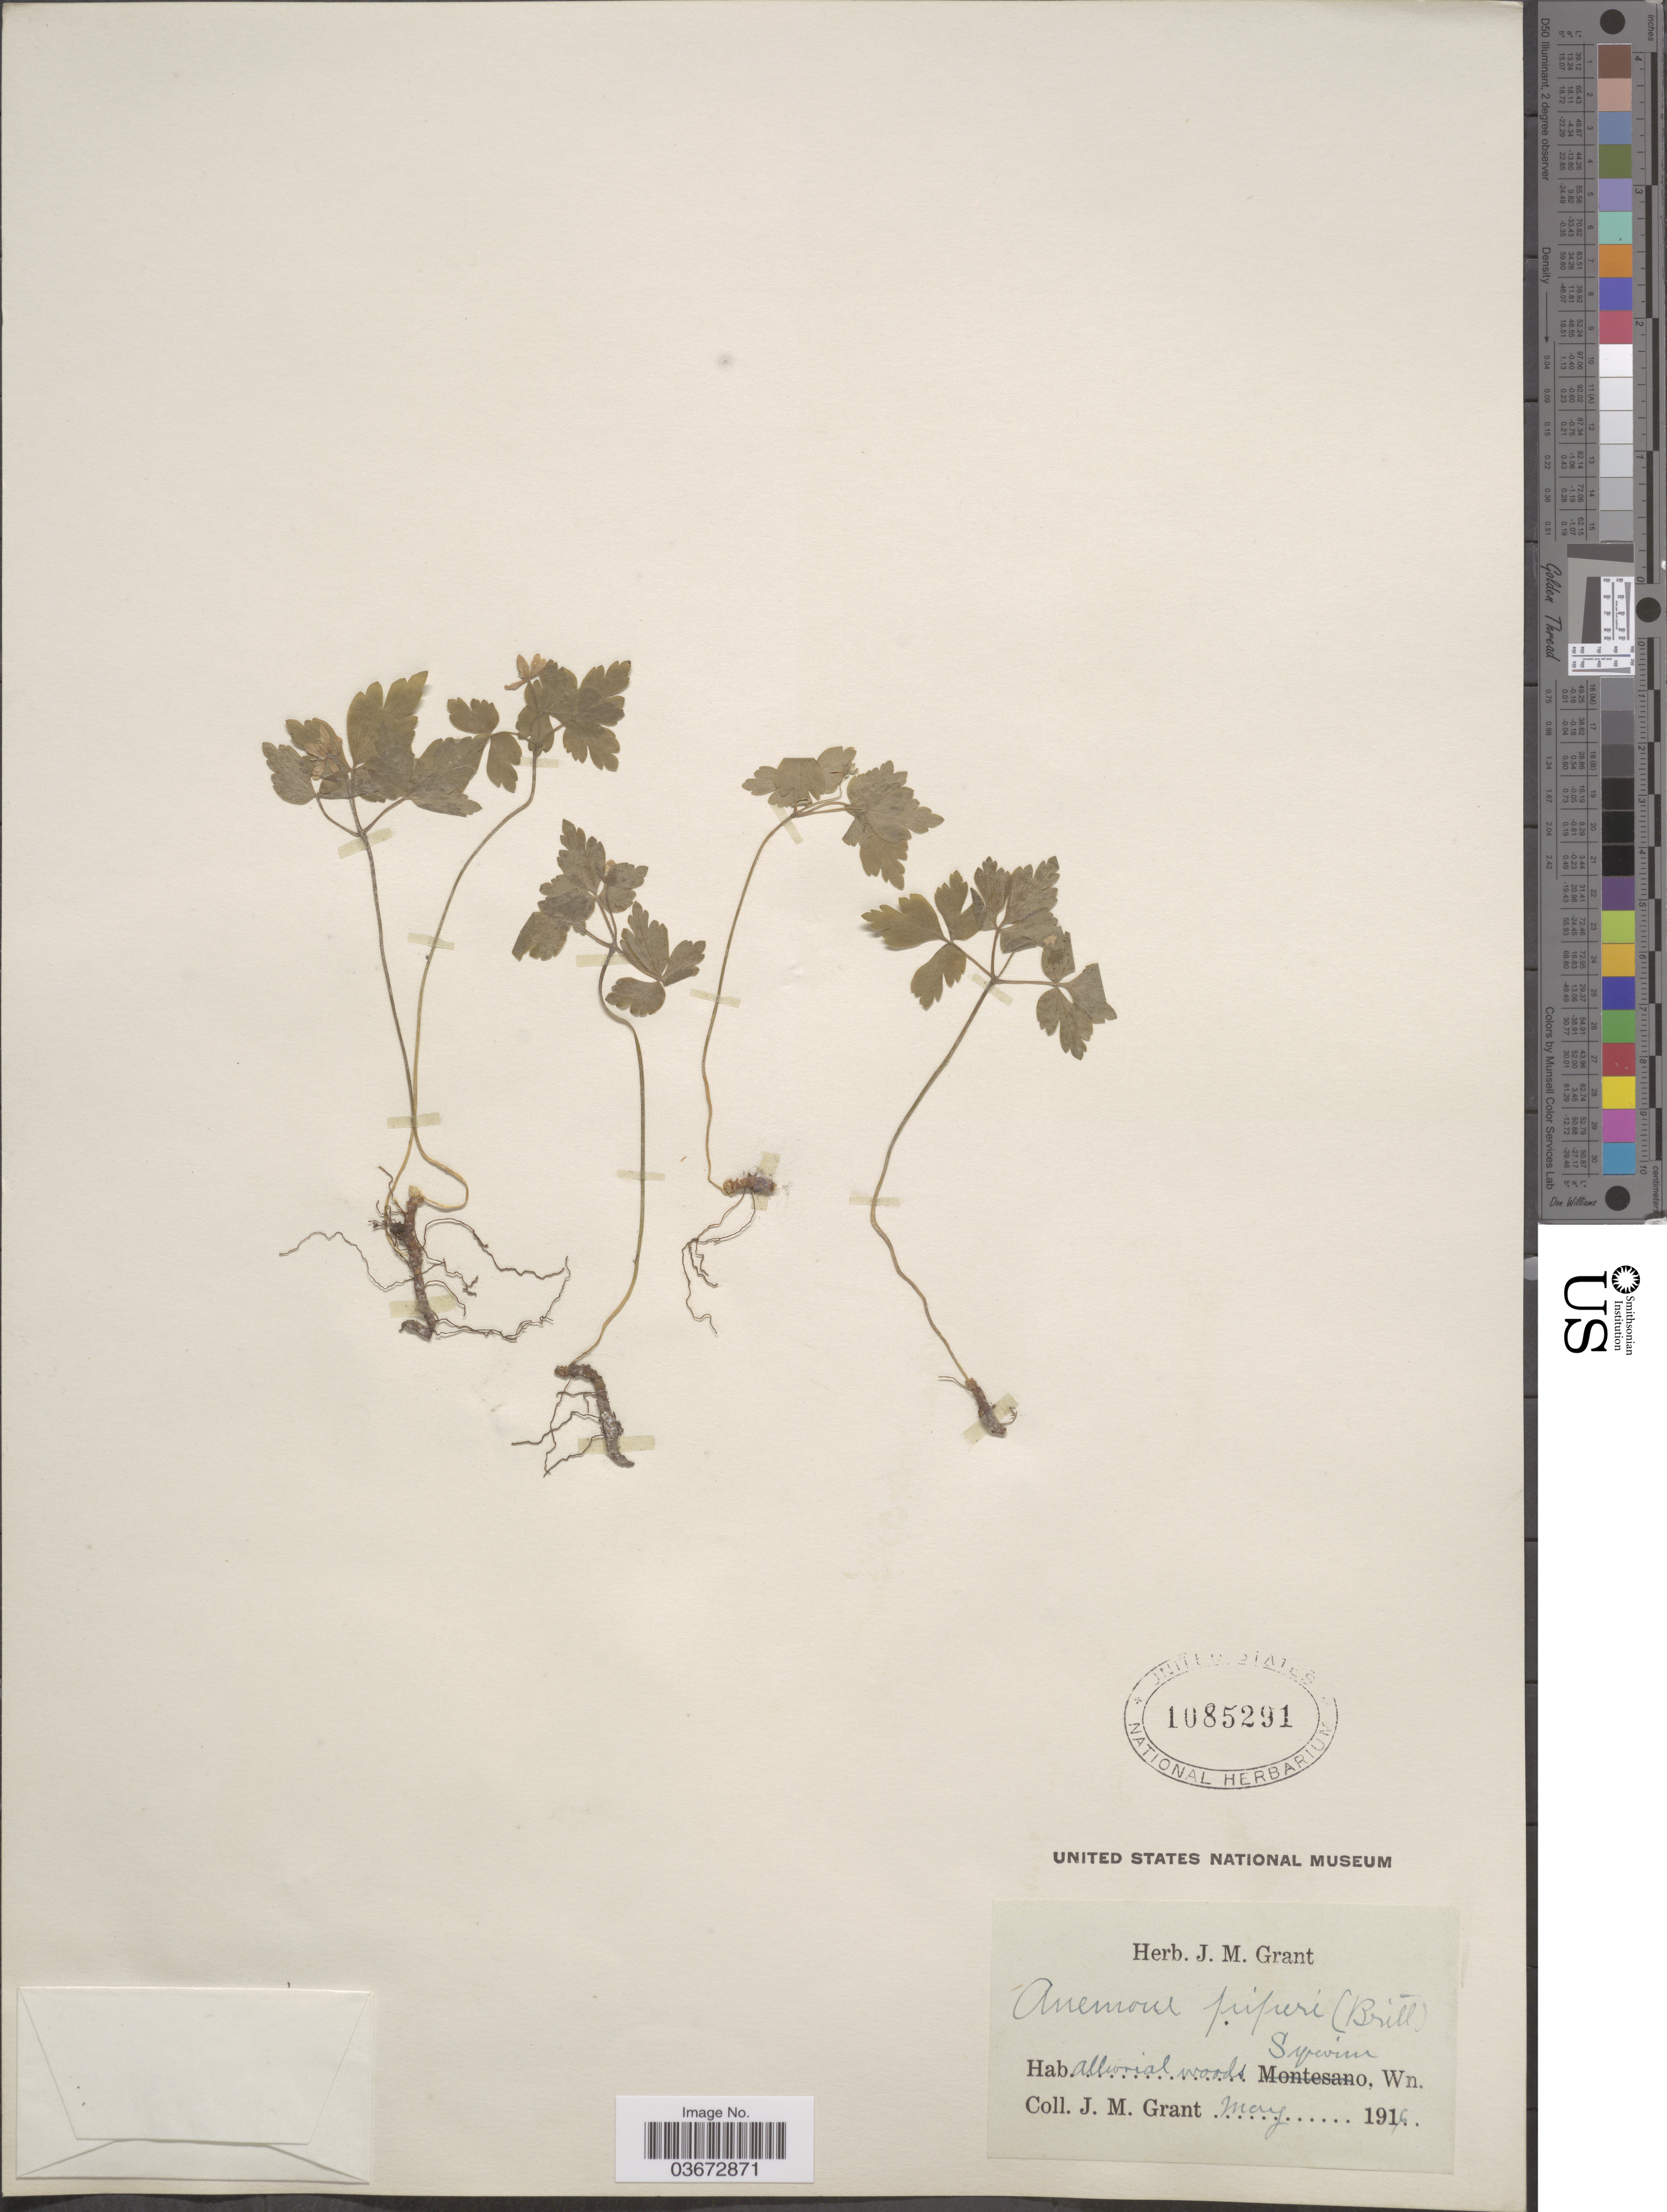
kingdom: Plantae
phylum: Tracheophyta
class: Magnoliopsida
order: Ranunculales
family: Ranunculaceae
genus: Anemone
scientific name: Anemone quinquefolia var. oregana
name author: (A. Gray) B.L. Rob.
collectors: J. M. Grant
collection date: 1916-05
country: United States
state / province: Washington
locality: Alluvial woods Sequim, Wn.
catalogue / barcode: US 1085291